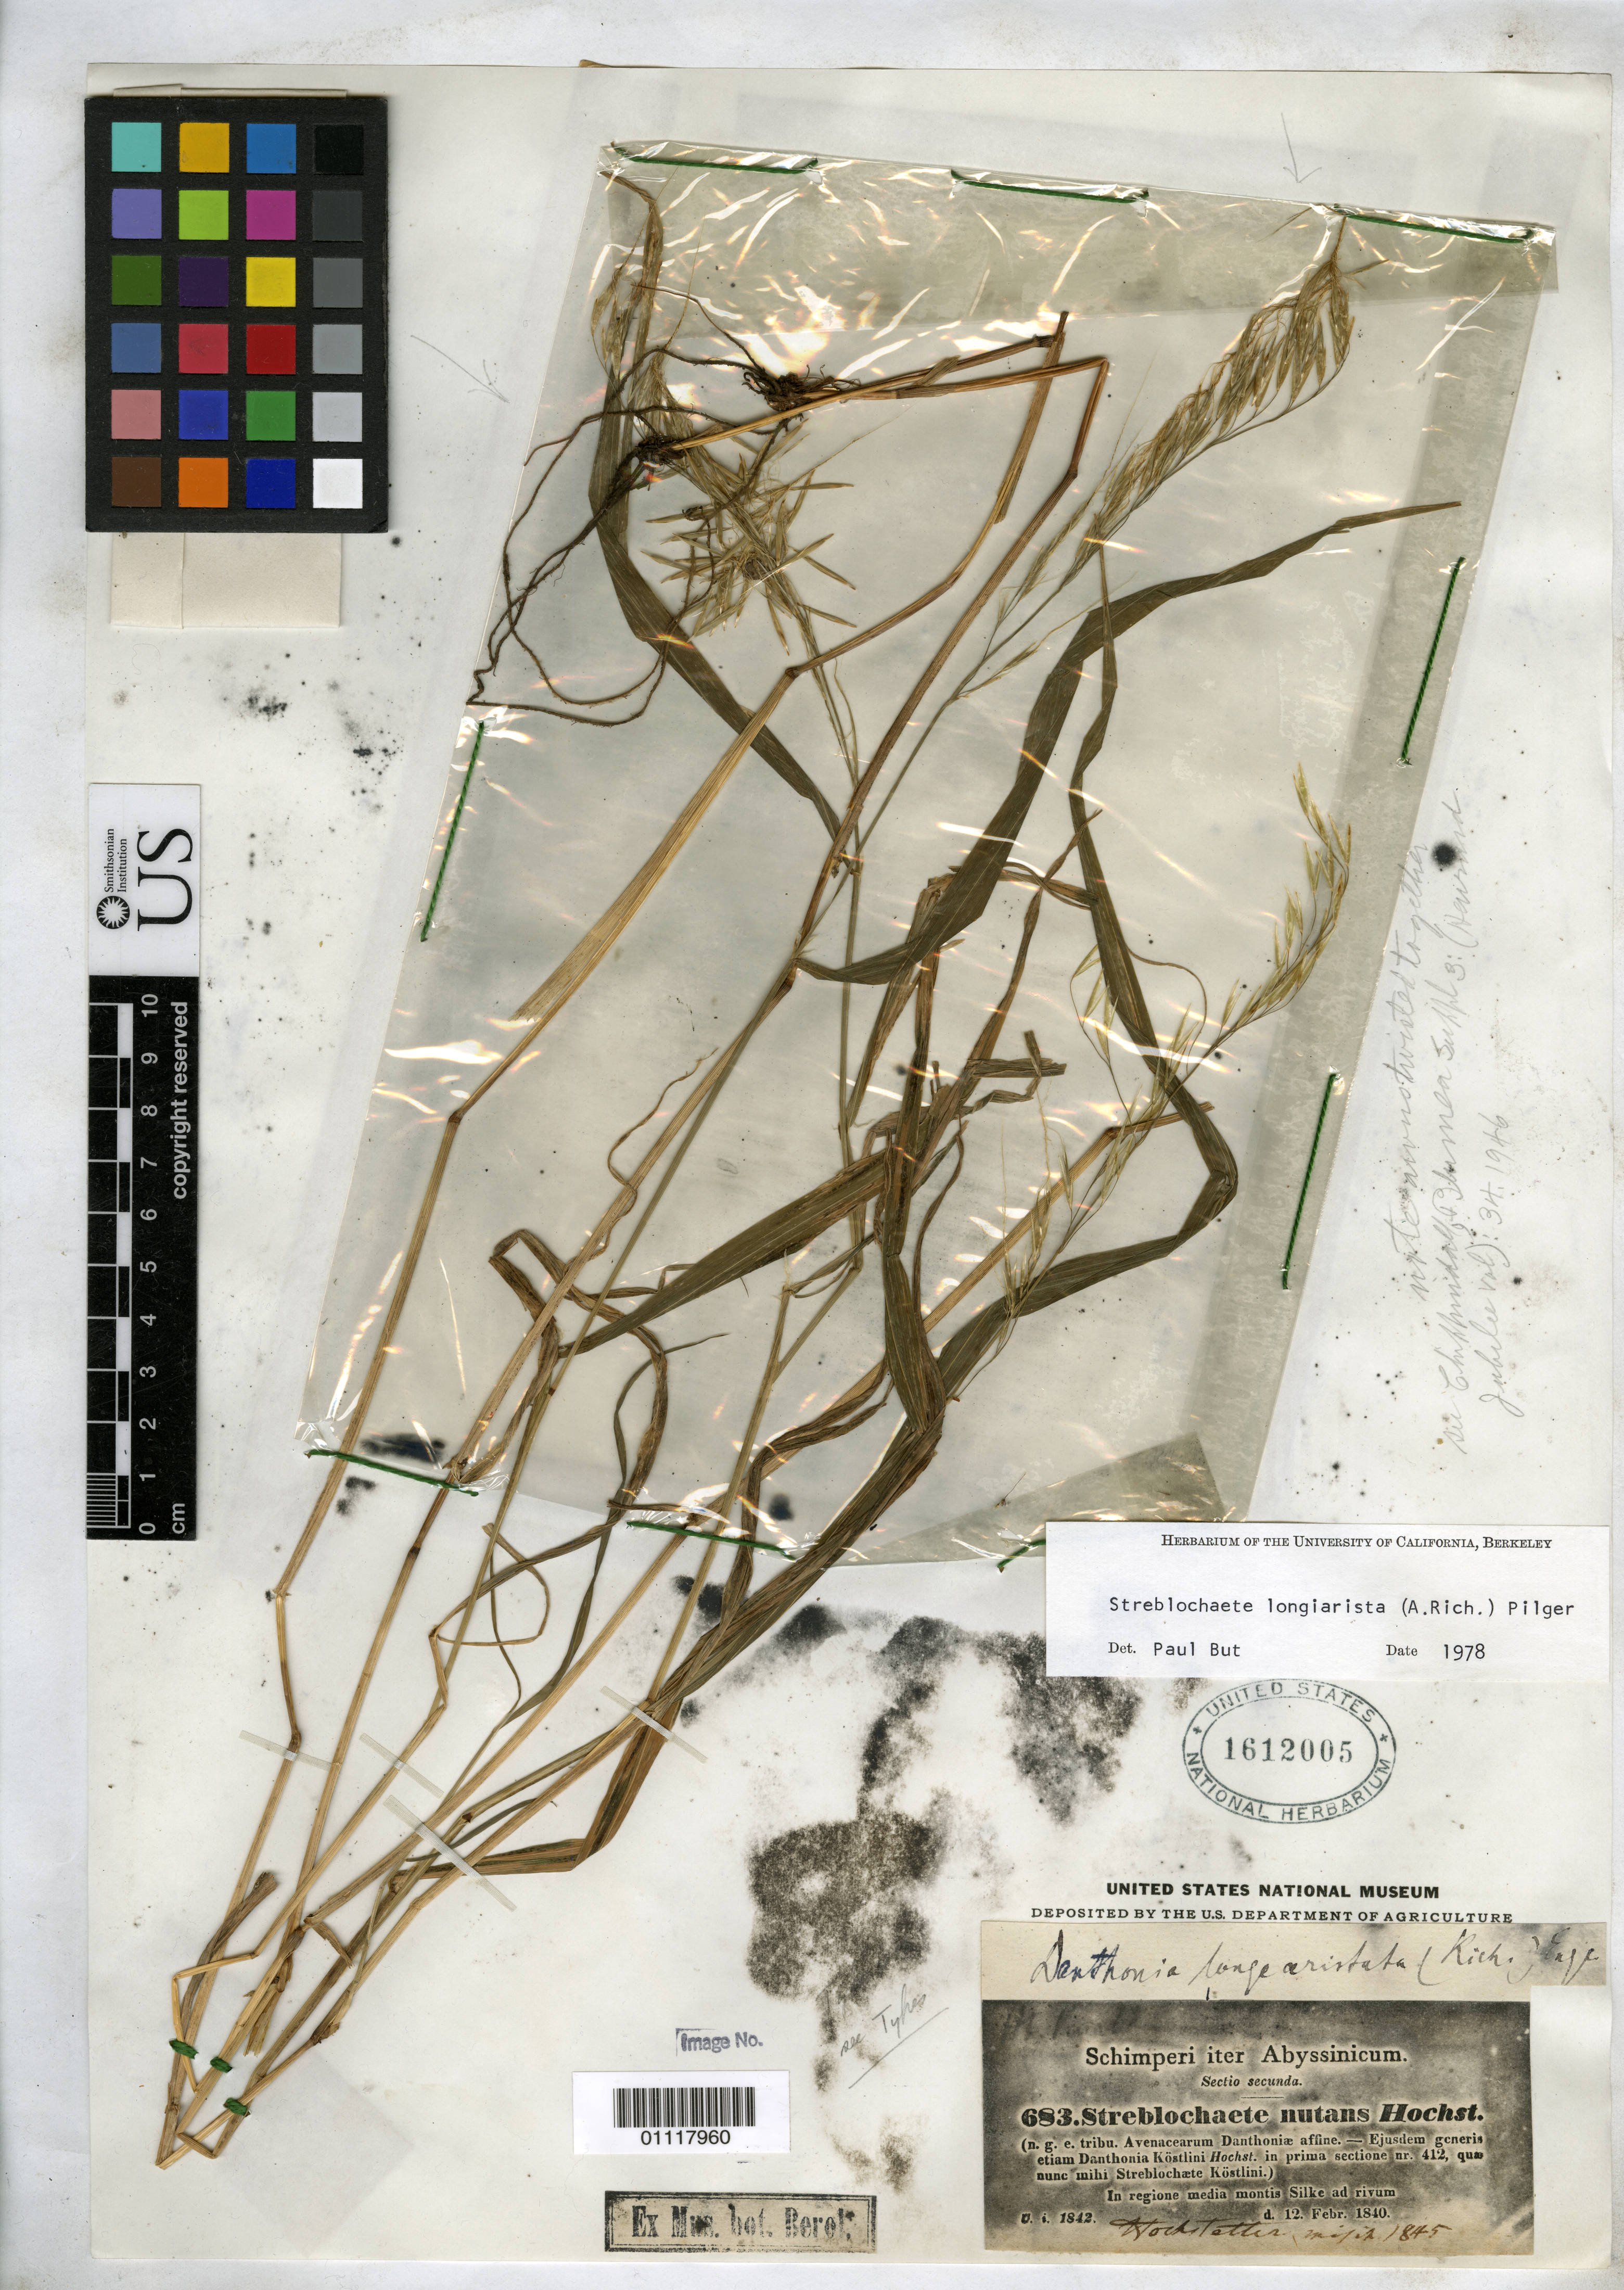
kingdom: Plantae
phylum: Tracheophyta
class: Liliopsida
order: Poales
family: Poaceae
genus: Trisetum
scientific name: Trisetum longiaristum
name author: A. Rich.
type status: Isotype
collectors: G. W. Schimper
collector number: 683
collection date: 1840-02-12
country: Ethiopia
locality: In regione media montis Silke ad rivum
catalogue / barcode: US 1612005